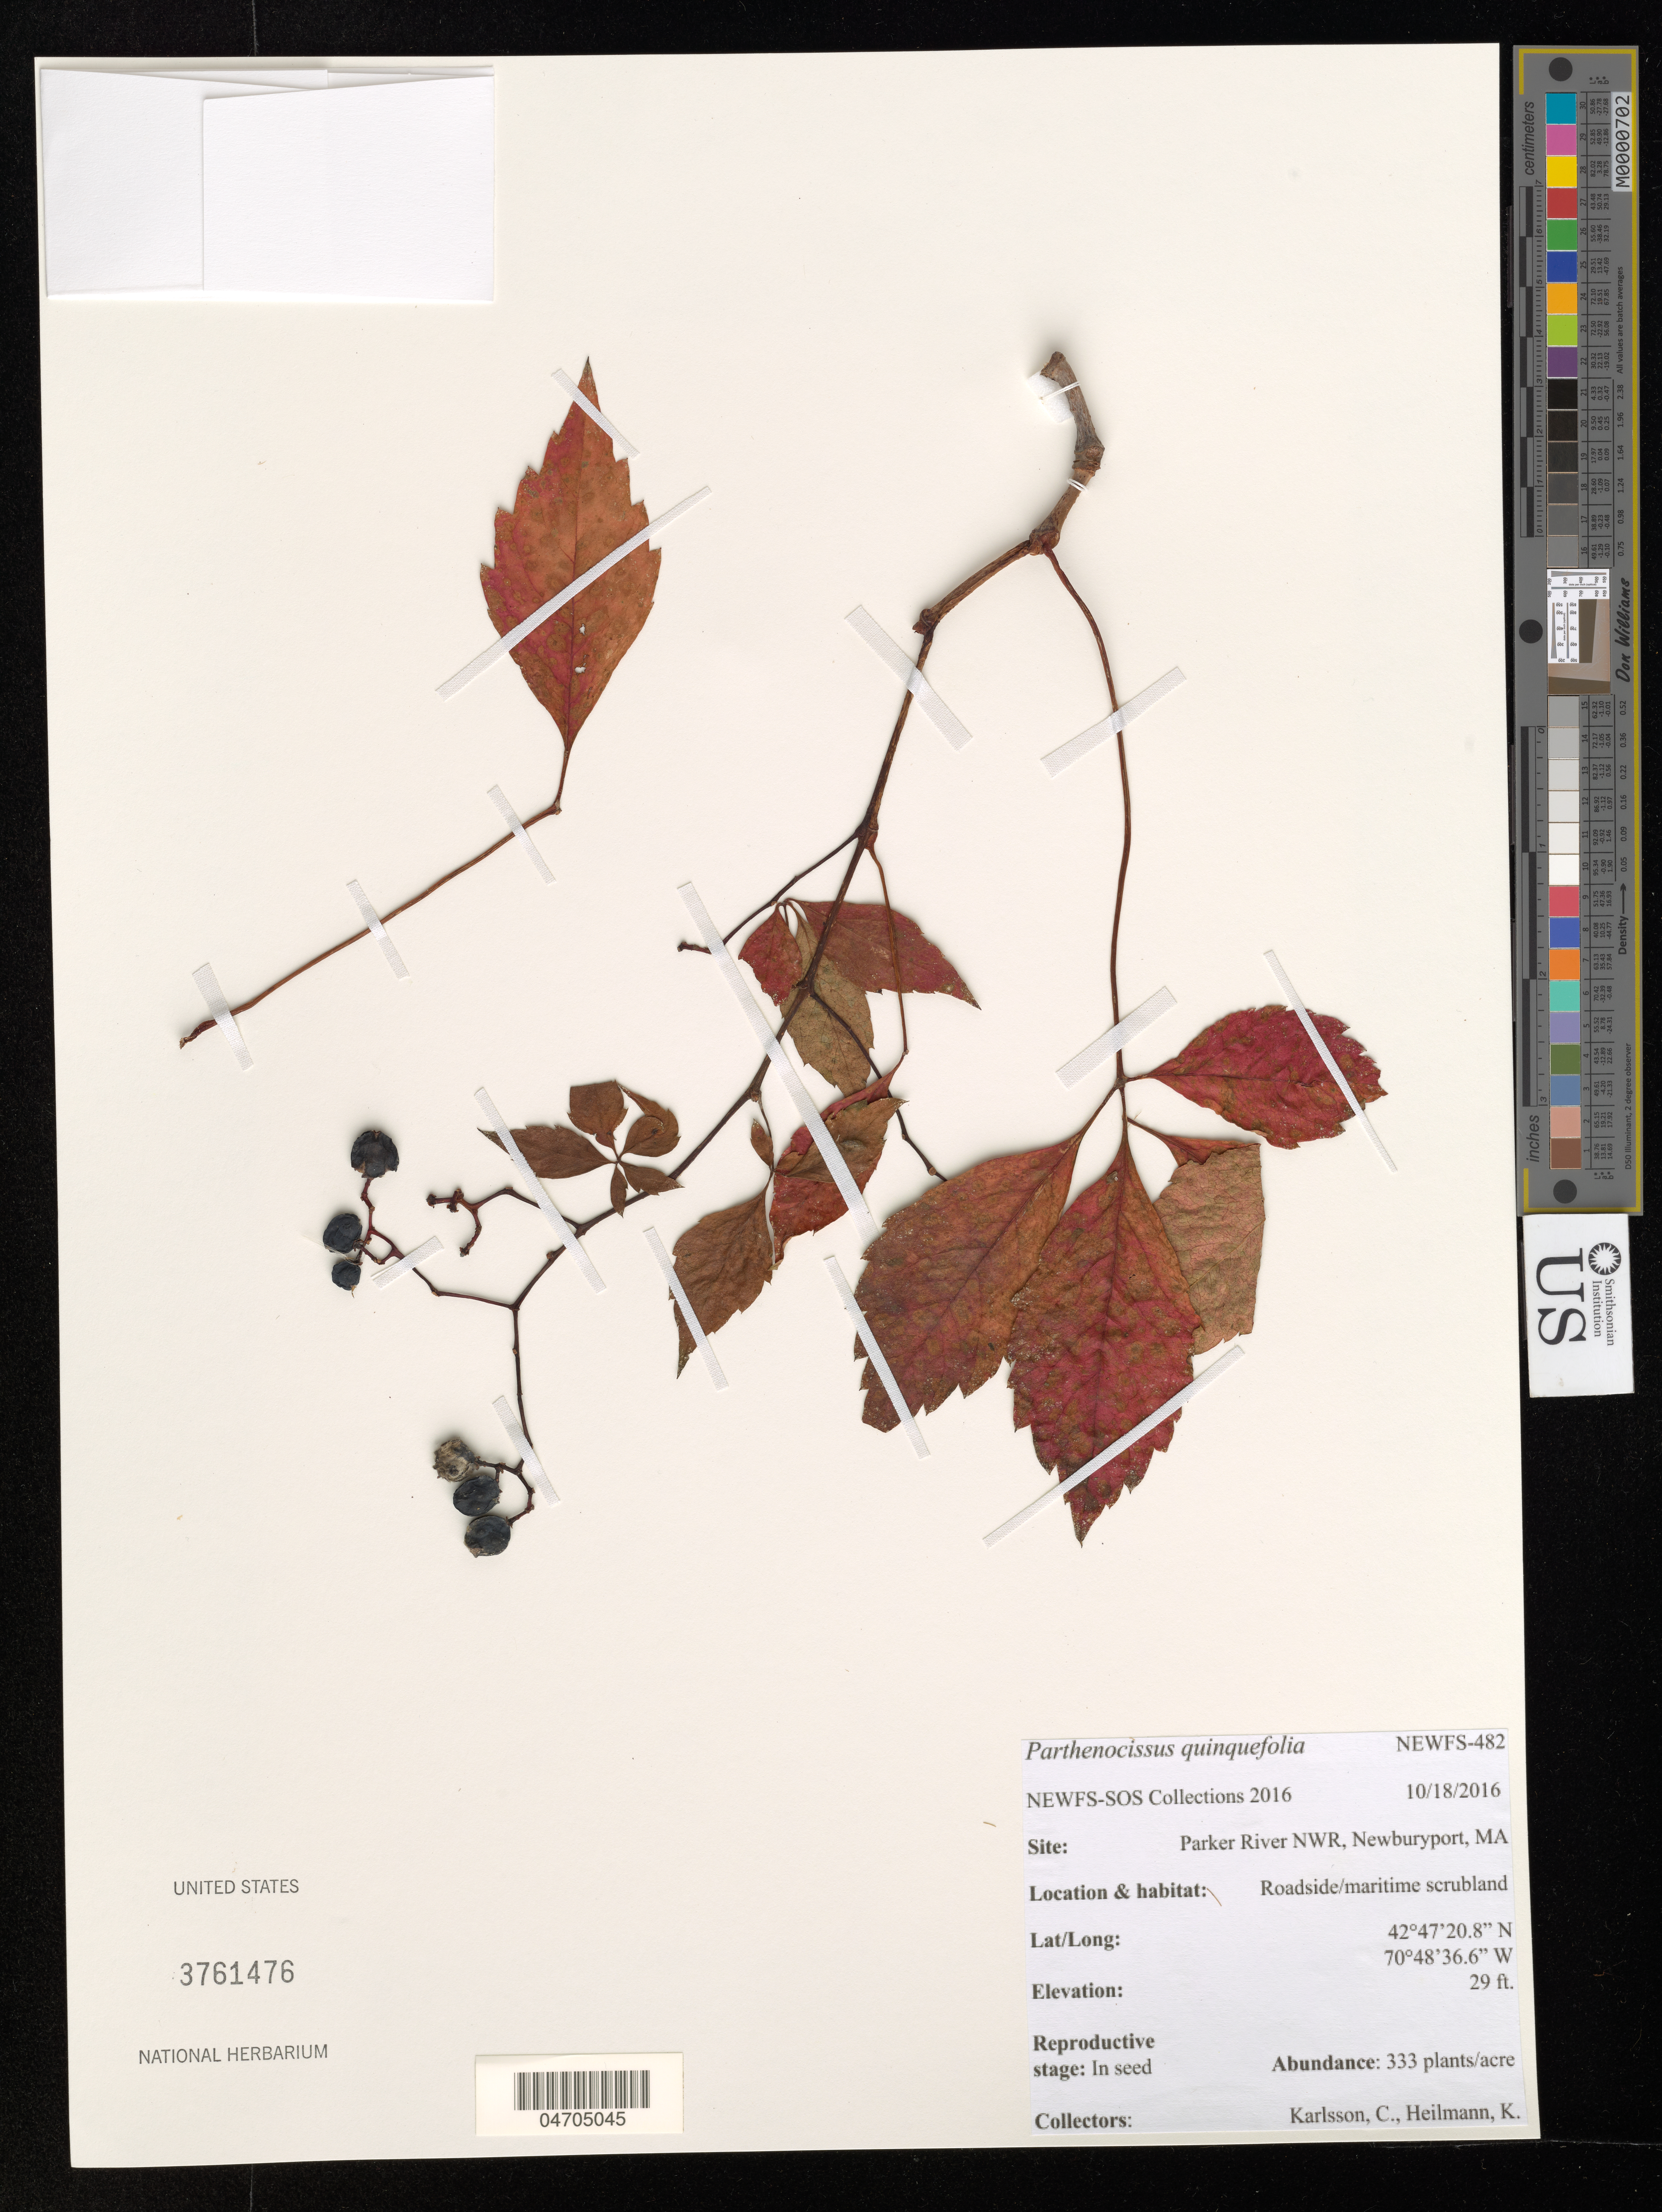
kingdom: Plantae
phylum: Tracheophyta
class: Magnoliopsida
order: Vitales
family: Vitaceae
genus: Parthenocissus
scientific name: Parthenocissus quinquefolia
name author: (L.) Planch.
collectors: C. Karlsson & K. Heilmann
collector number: NEWFS-482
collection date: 2016-10-18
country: United States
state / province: Massachusetts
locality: Parker River NWR, Newburyport.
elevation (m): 9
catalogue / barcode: US 3761476